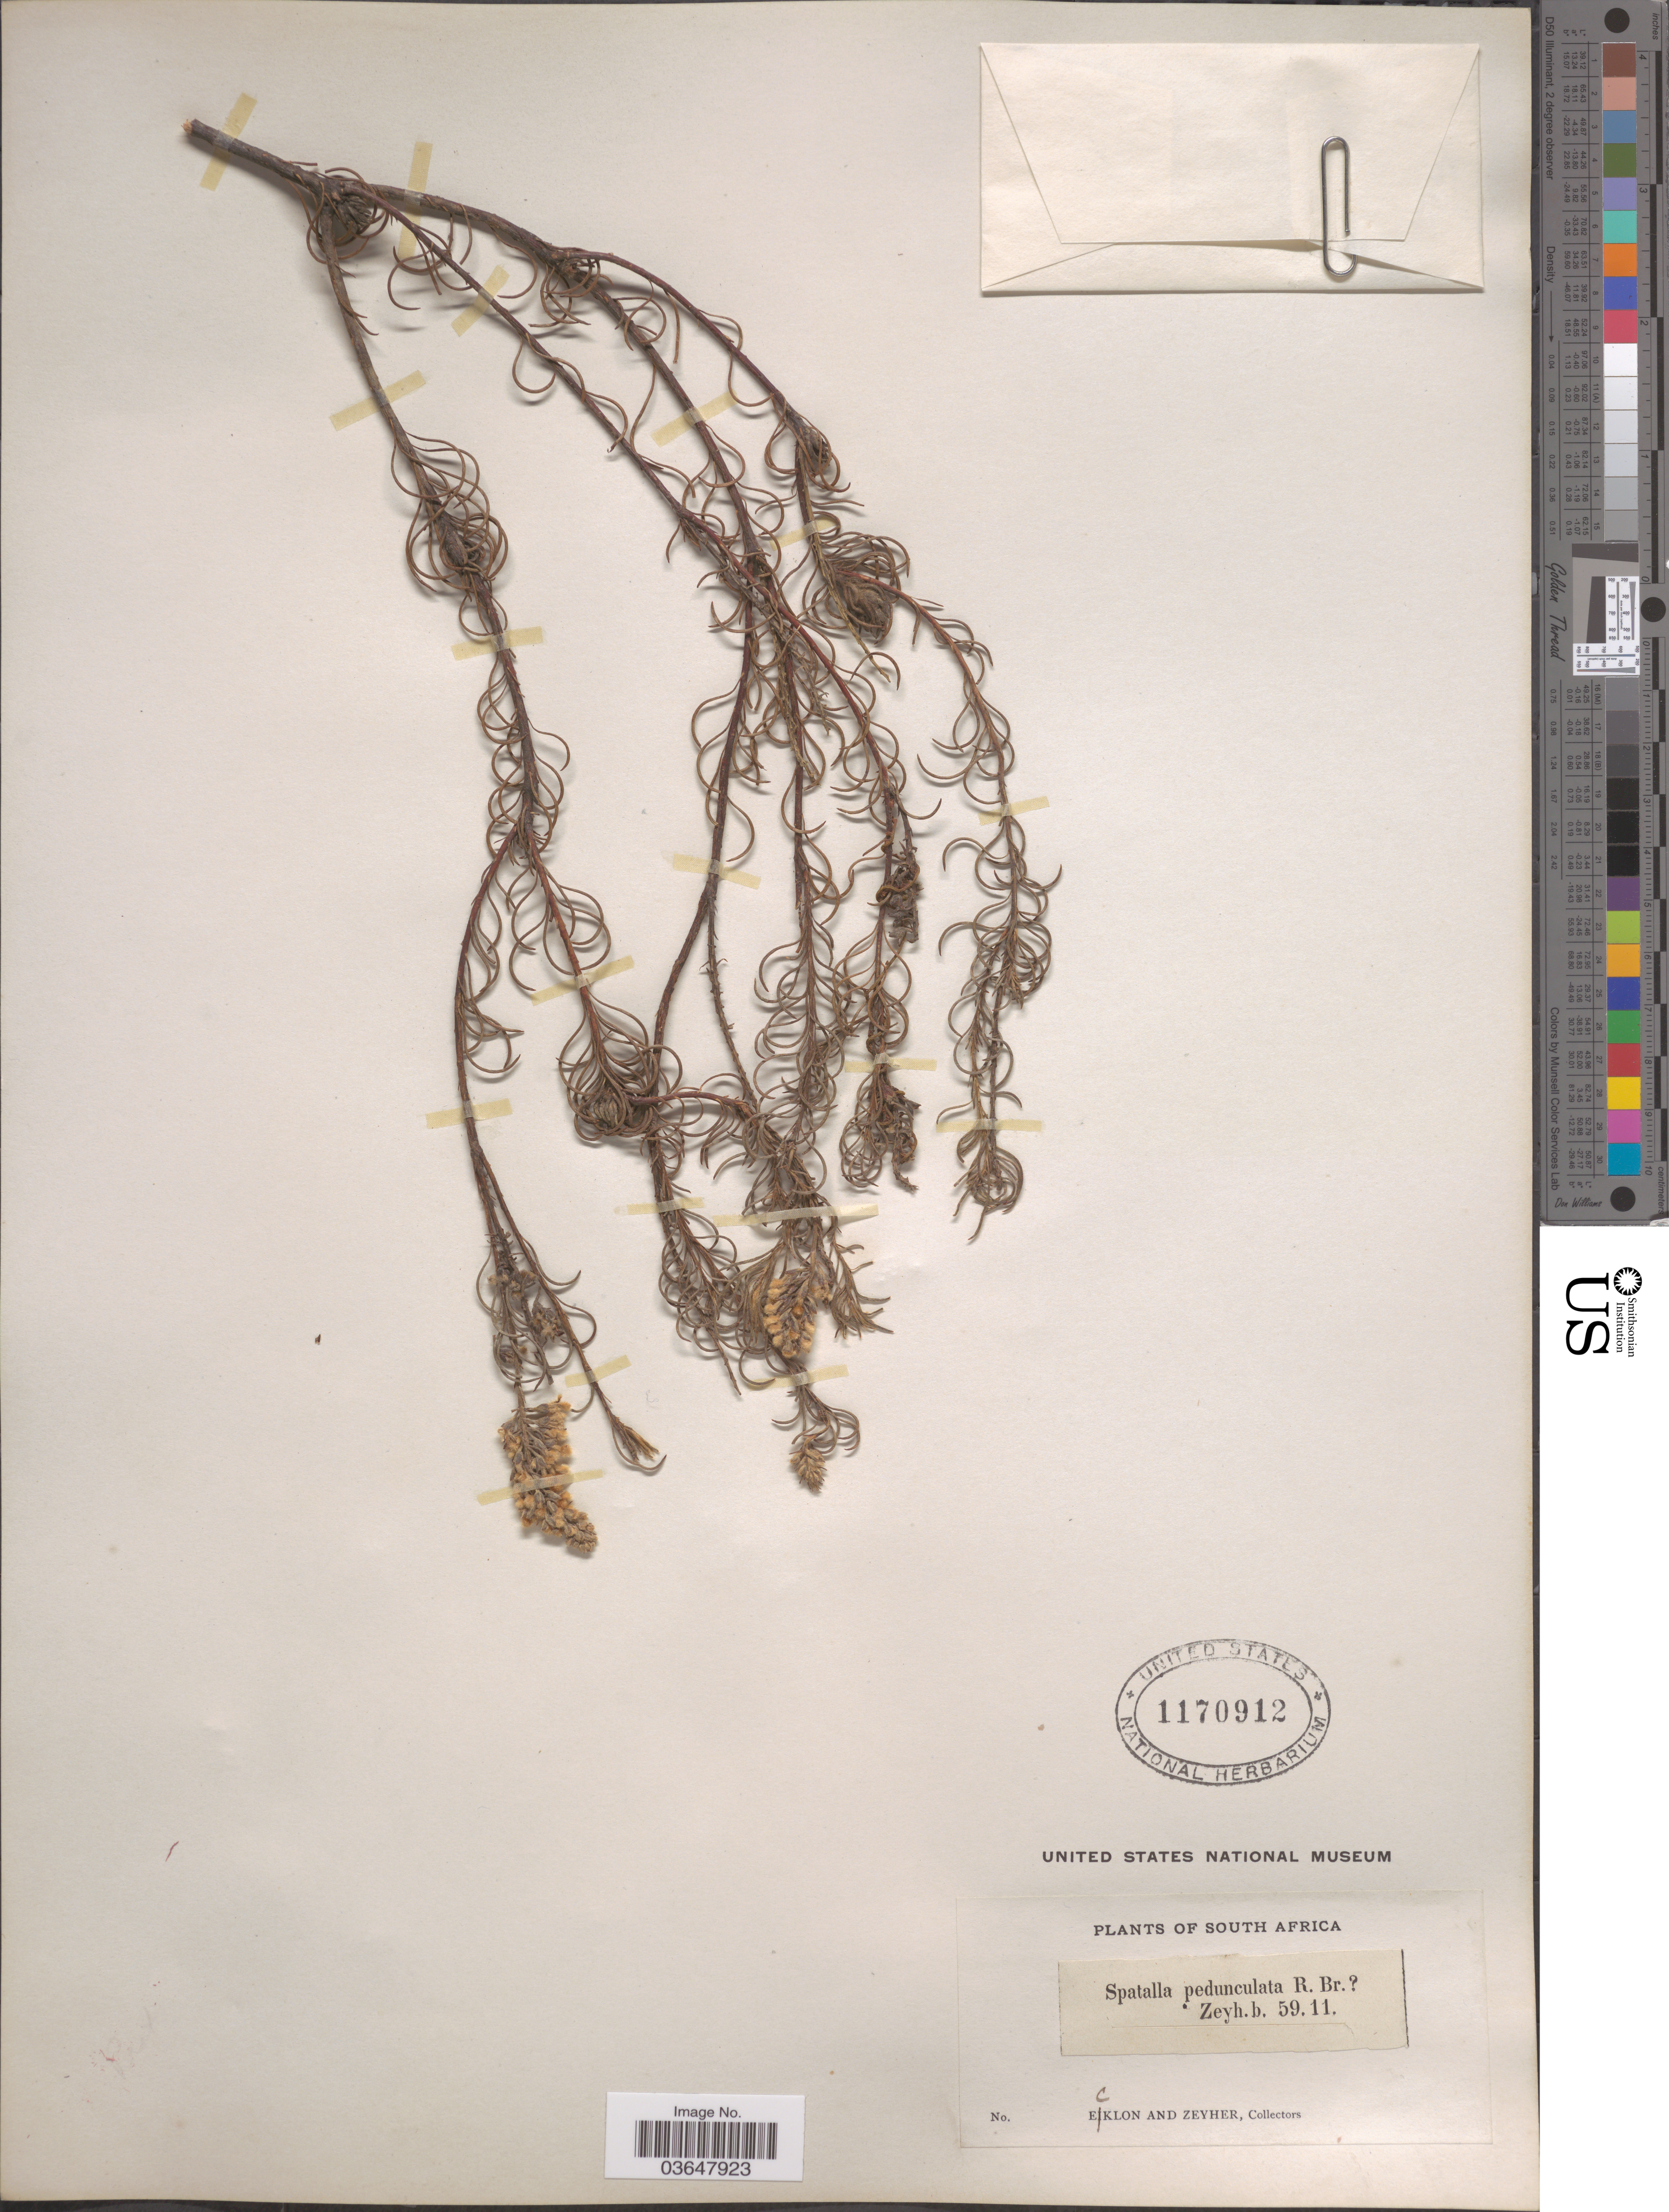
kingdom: Plantae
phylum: Tracheophyta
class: Magnoliopsida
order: Proteales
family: Proteaceae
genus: Spatalla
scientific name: Spatalla curvifolia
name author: Salisb. ex Knight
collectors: -. Ecklon & -. Zeyher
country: South Africa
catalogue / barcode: US 1170912